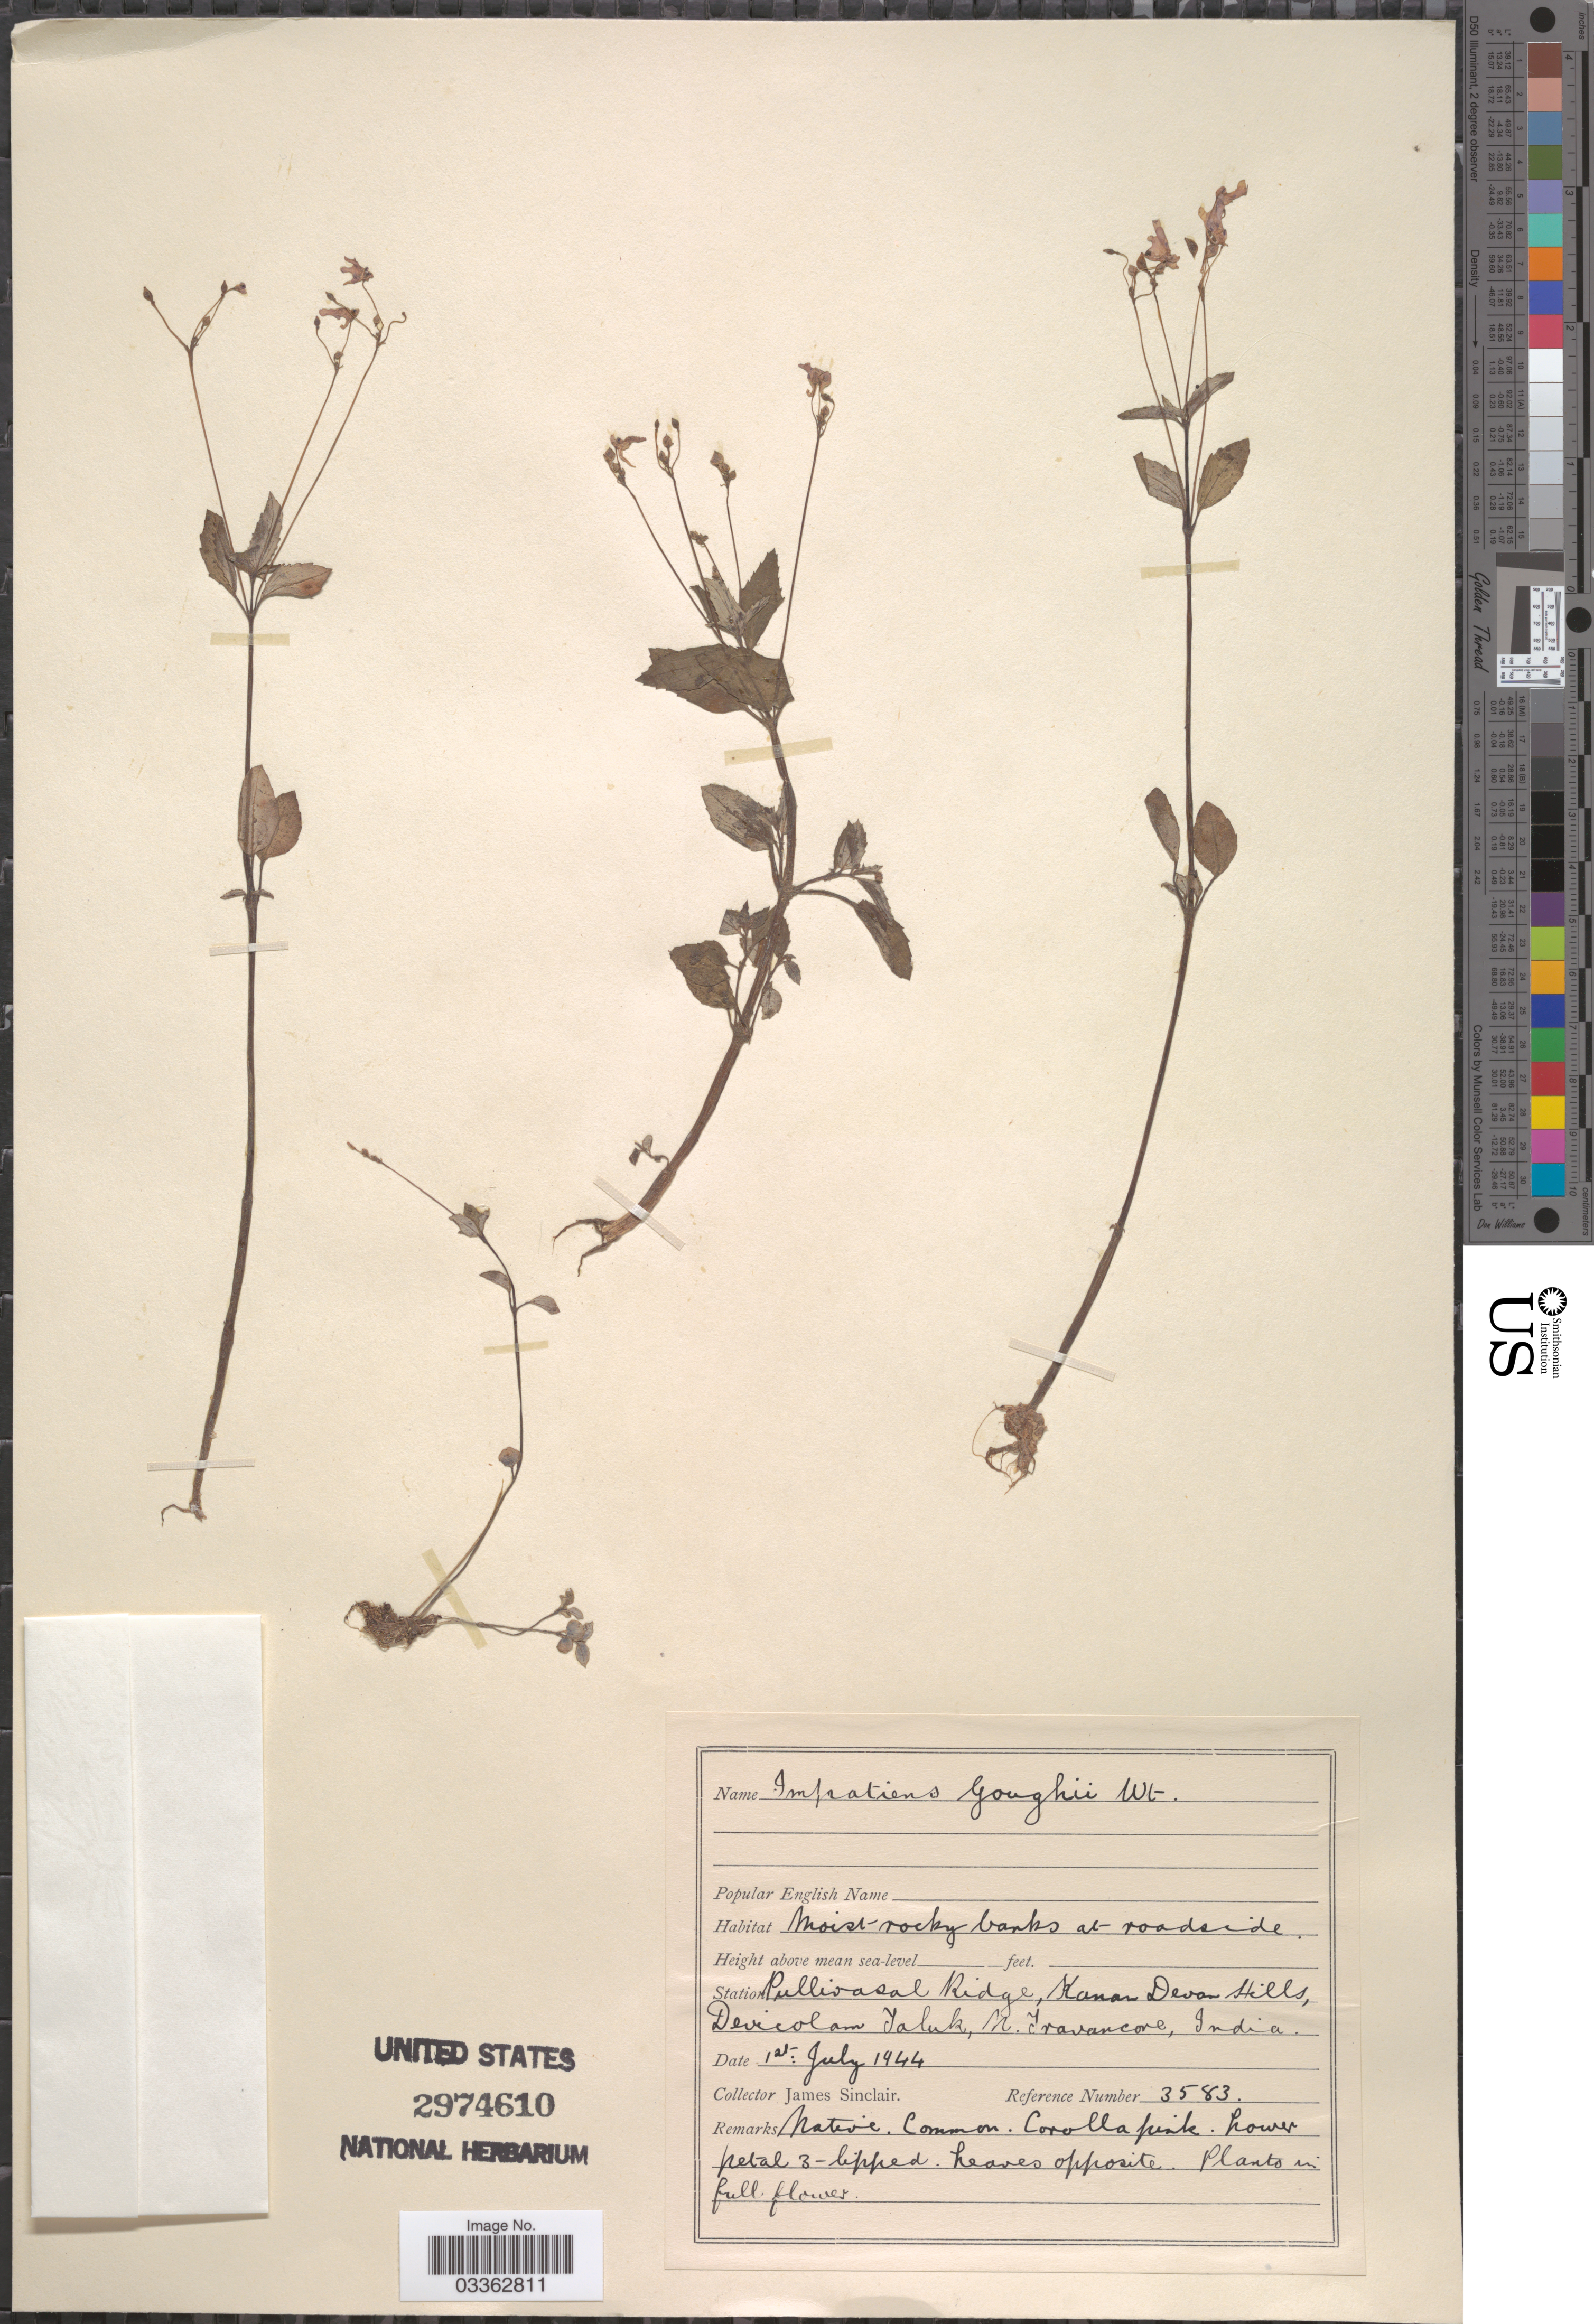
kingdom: Plantae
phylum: Tracheophyta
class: Magnoliopsida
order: Ericales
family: Balsaminaceae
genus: Impatiens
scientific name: Impatiens goughii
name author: Wight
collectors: J. Sinclair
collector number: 3583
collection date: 1944-07-01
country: India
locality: Station Pullivasal Ridge, Kanan Devan Hills, Devicolam Taluk, N. Travancore.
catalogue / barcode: US 2974610